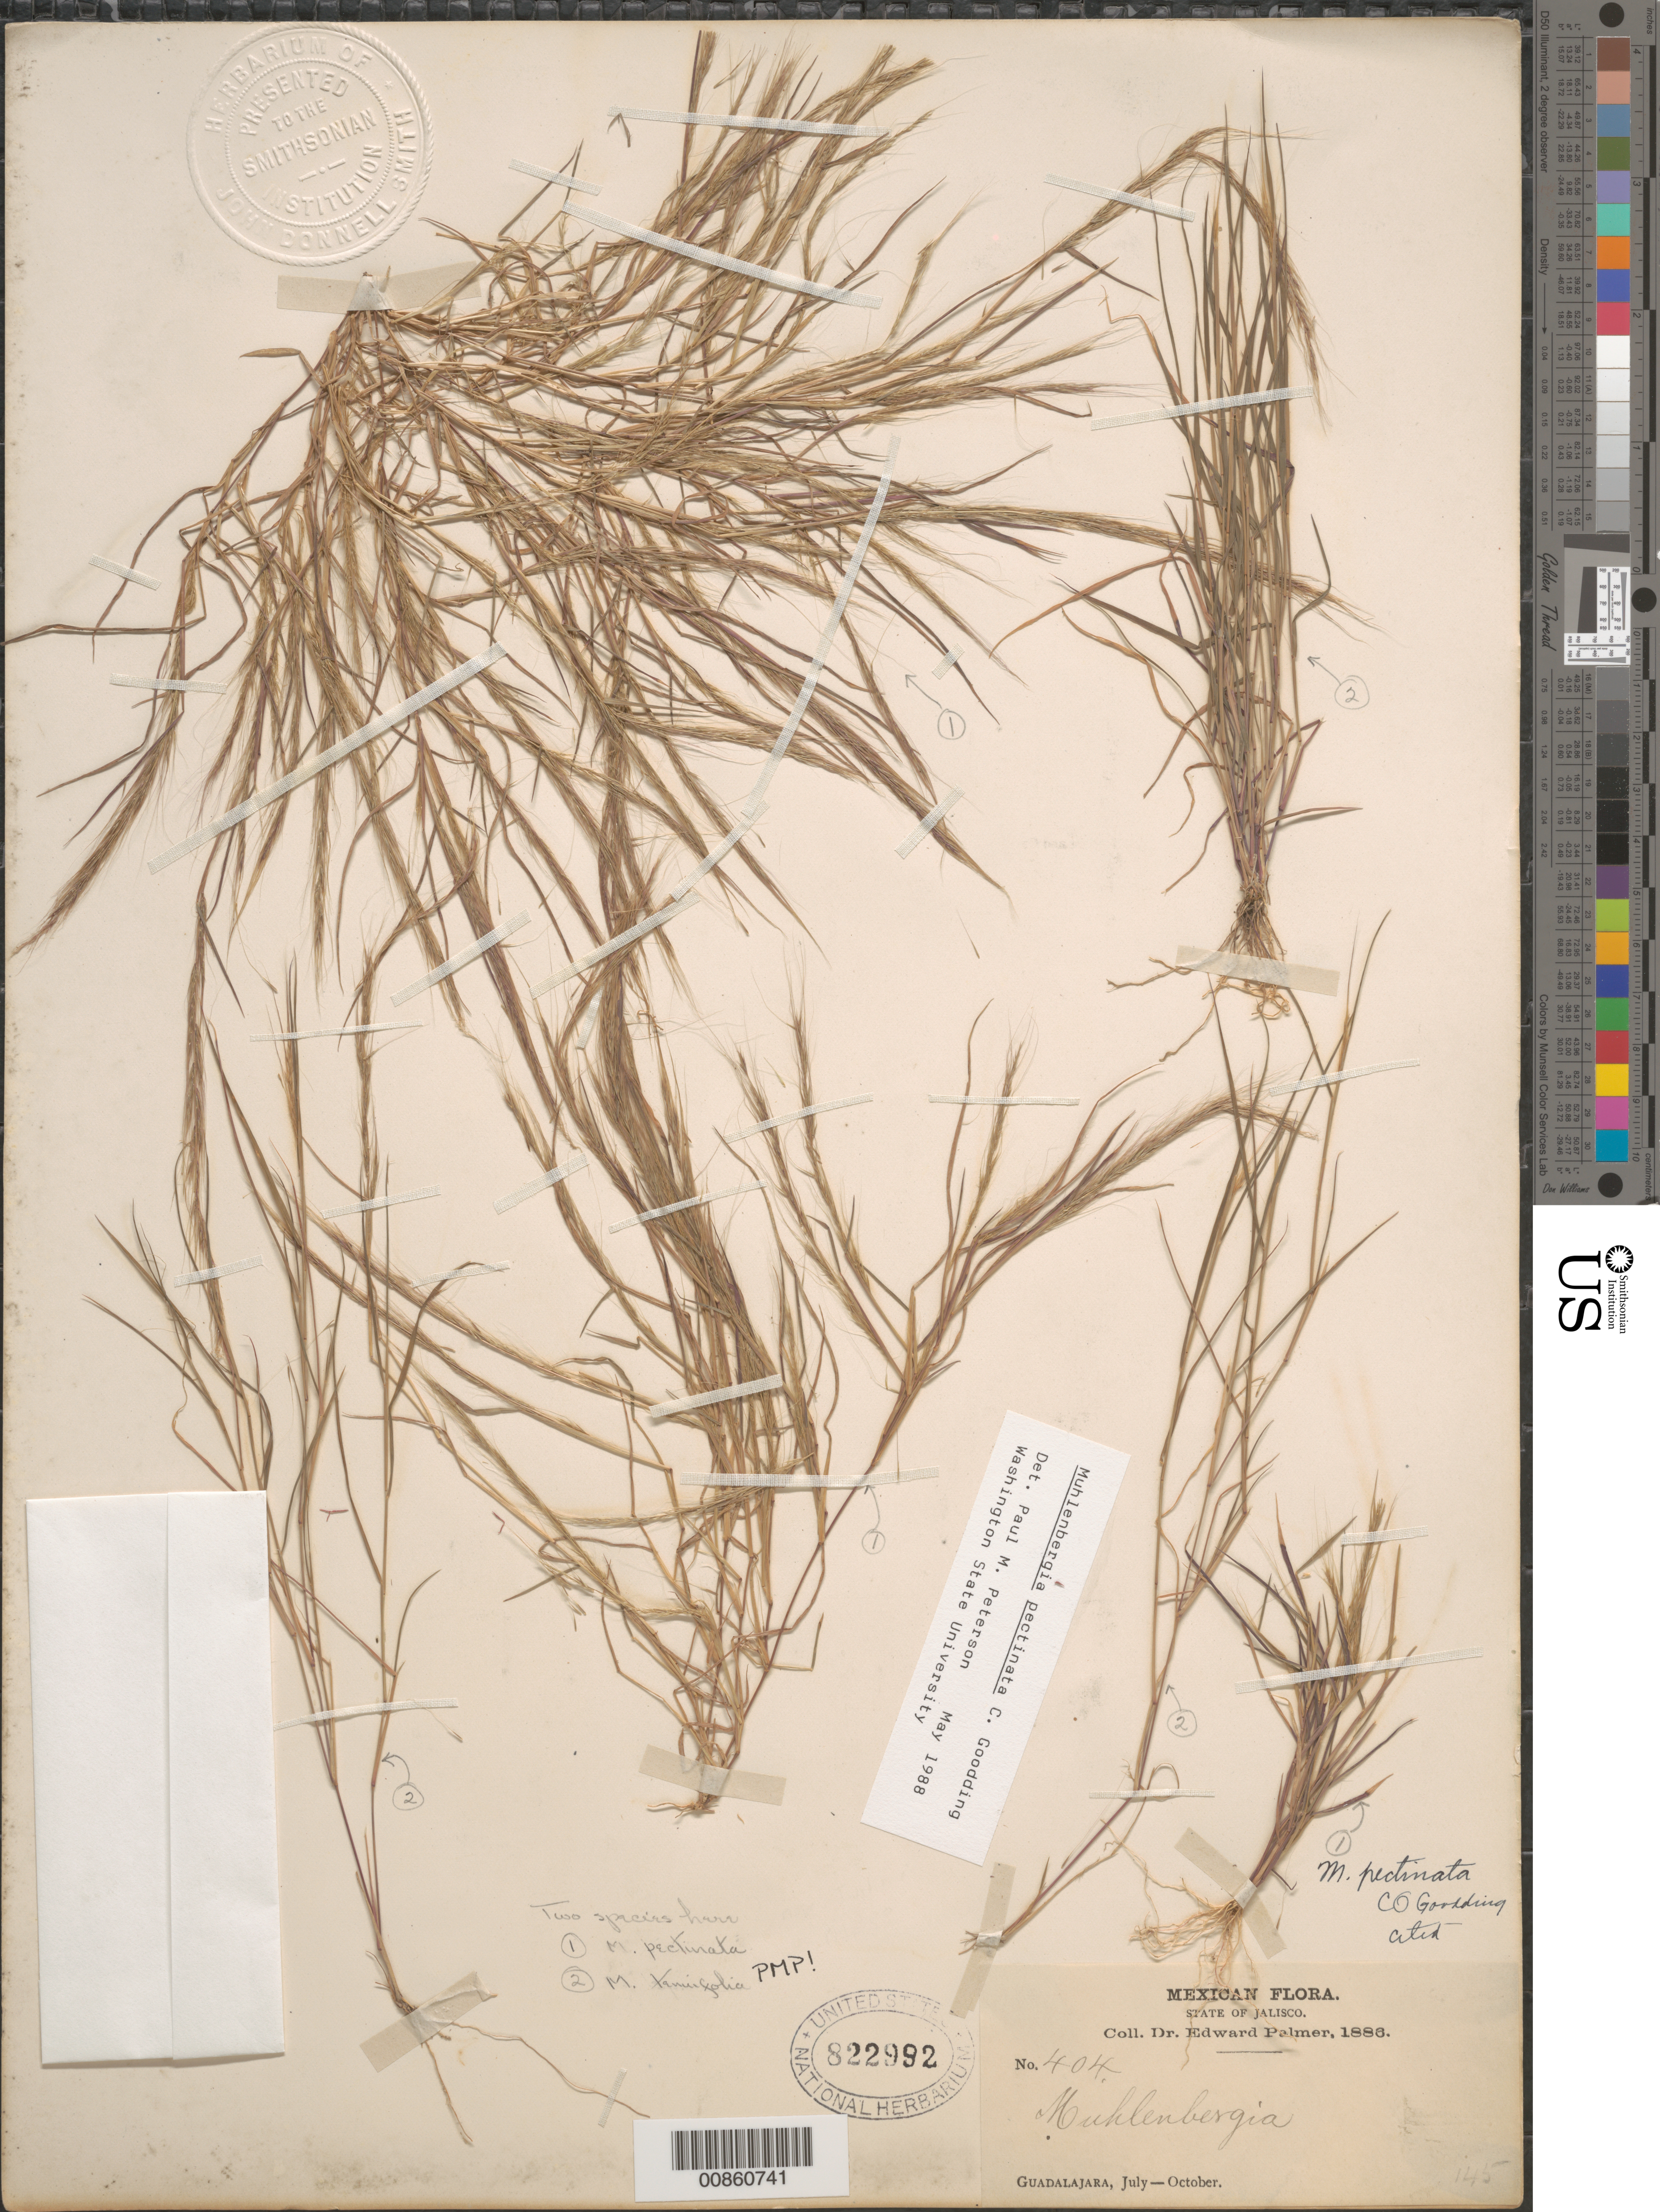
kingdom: Plantae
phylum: Tracheophyta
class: Liliopsida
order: Poales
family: Poaceae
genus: Muhlenbergia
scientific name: Muhlenbergia pectinata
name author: C.O. Goodd.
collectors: E. Palmer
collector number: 404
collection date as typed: Jul 1886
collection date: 1886-07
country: Mexico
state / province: Jalisco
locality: Guadalajara, Jal.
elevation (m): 1600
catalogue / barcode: US 822992